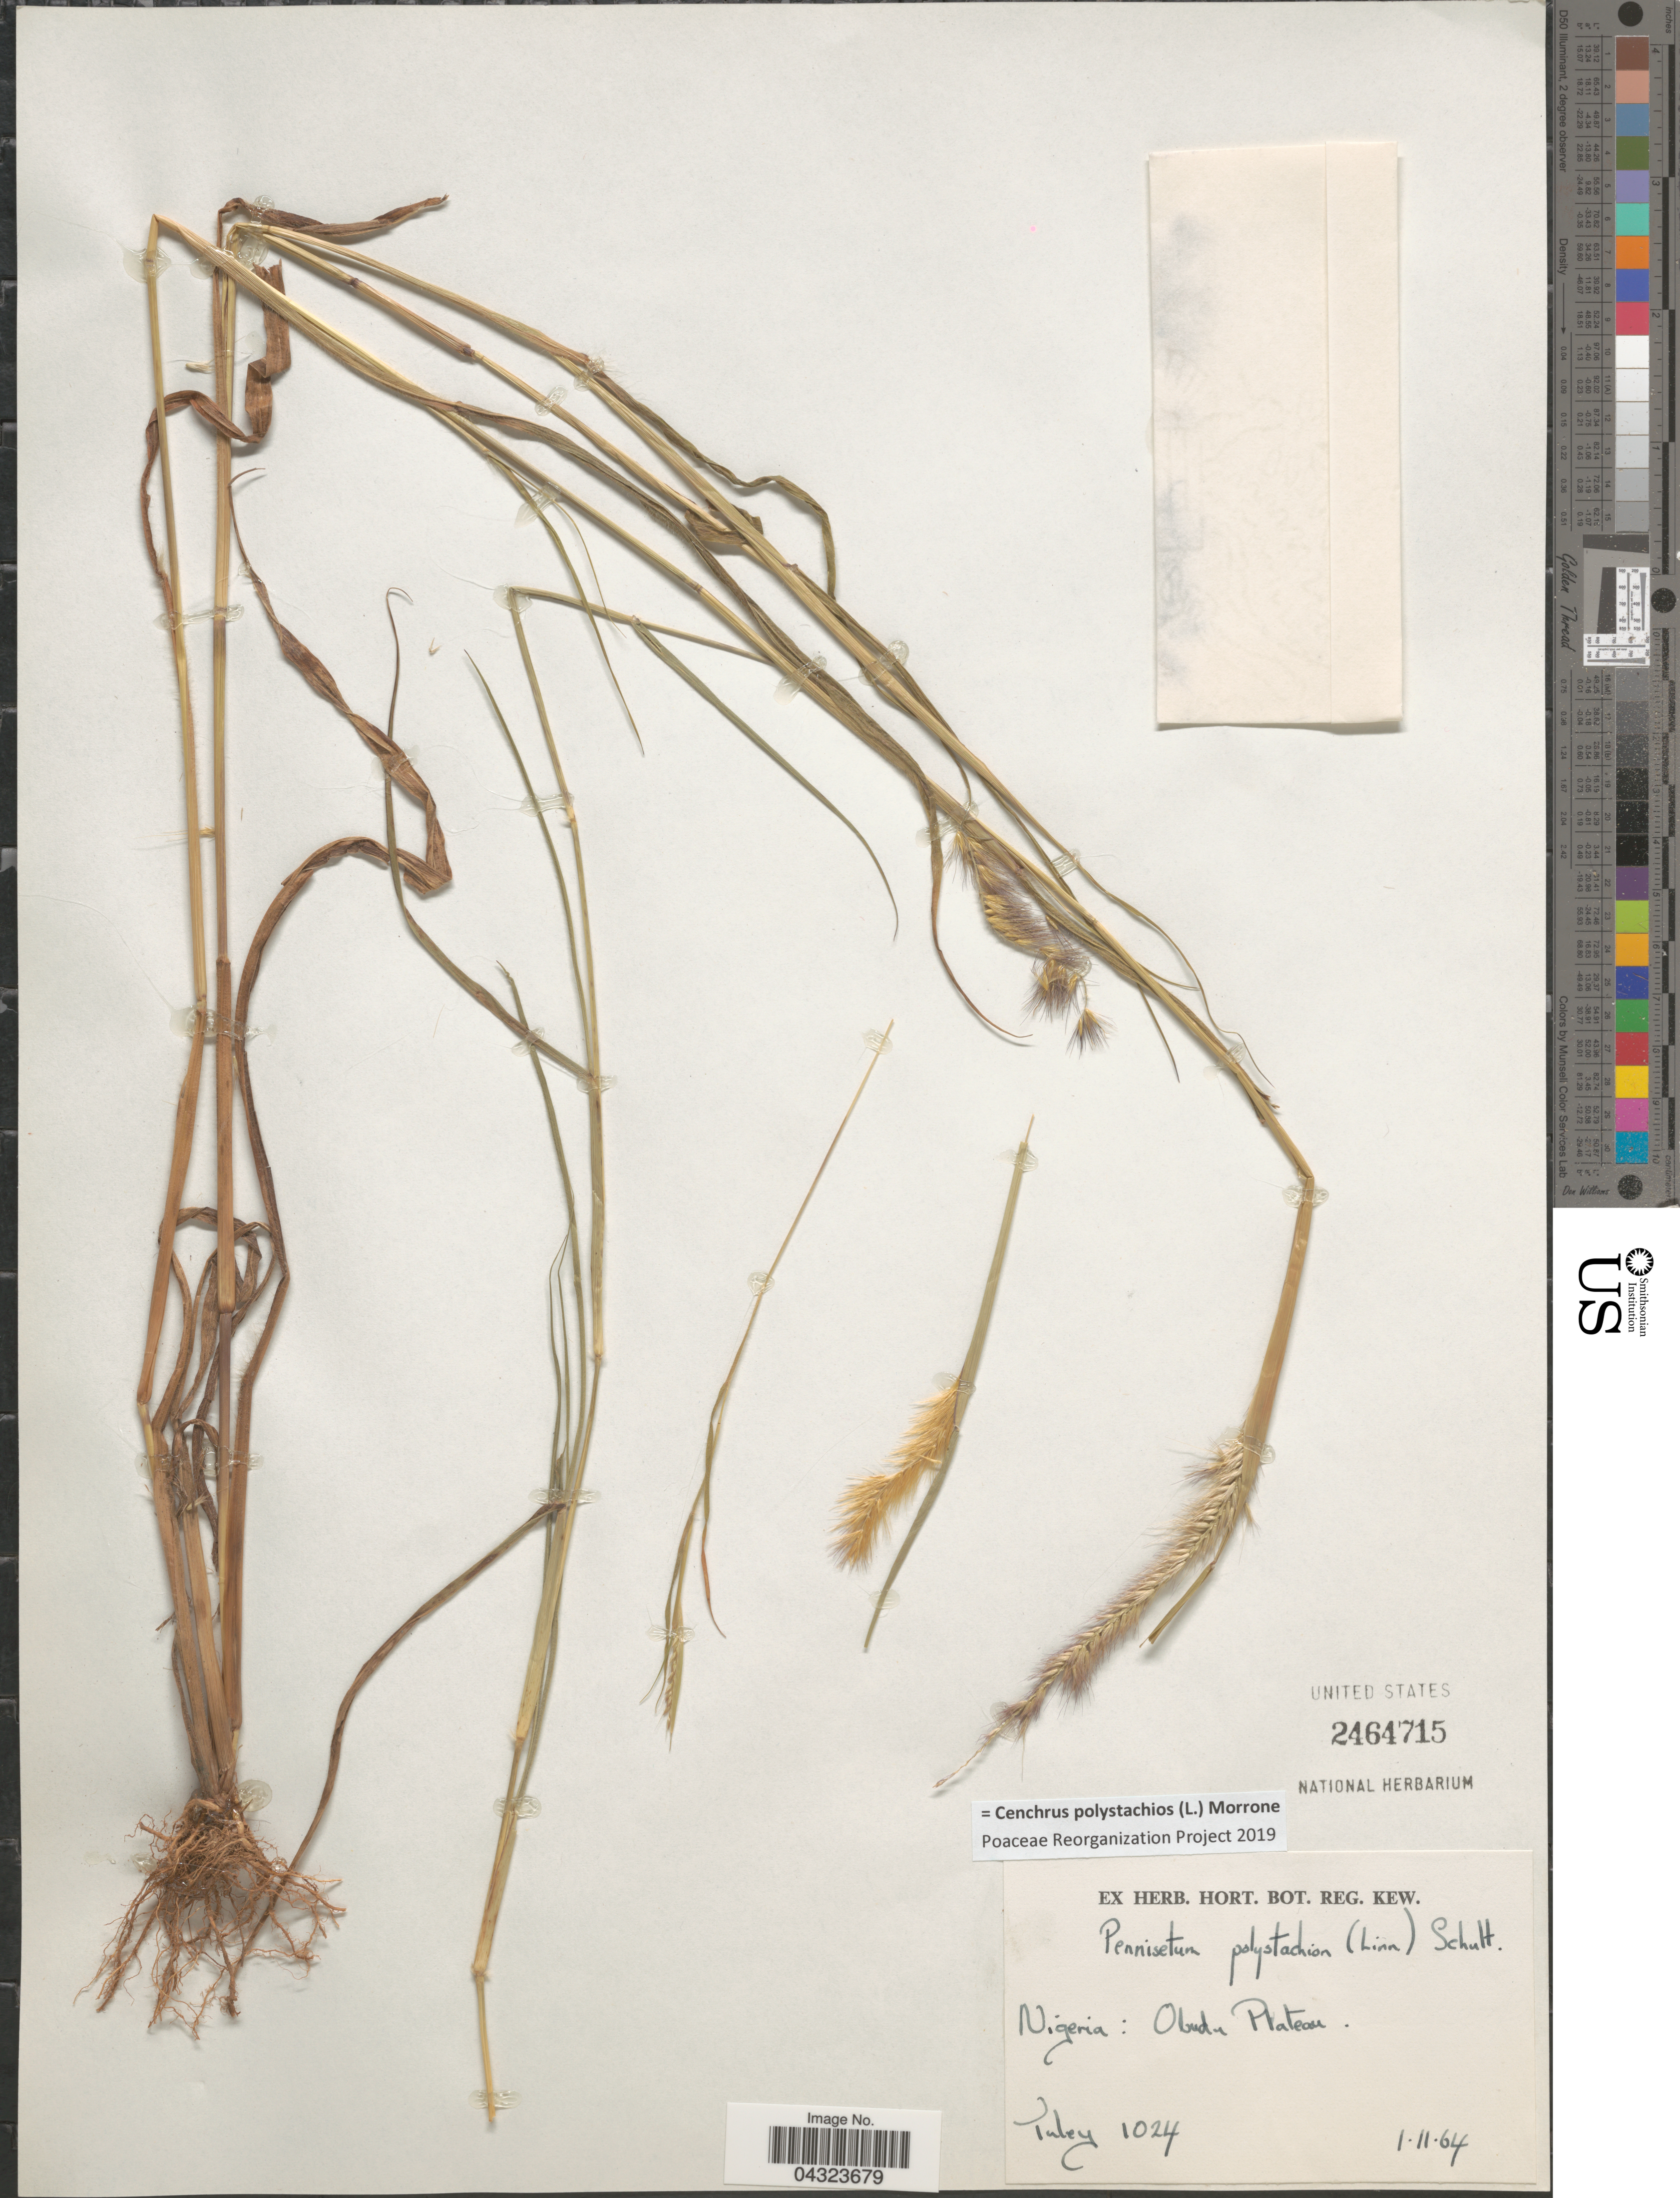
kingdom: Plantae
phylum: Tracheophyta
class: Liliopsida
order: Poales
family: Poaceae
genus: Cenchrus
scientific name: Cenchrus polystachios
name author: (L.) Morrone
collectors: -. Tuley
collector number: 1024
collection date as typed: Transcribed d/m/y: 1/11/64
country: Nigeria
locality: Obudu Plateau.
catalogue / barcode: US 2464715